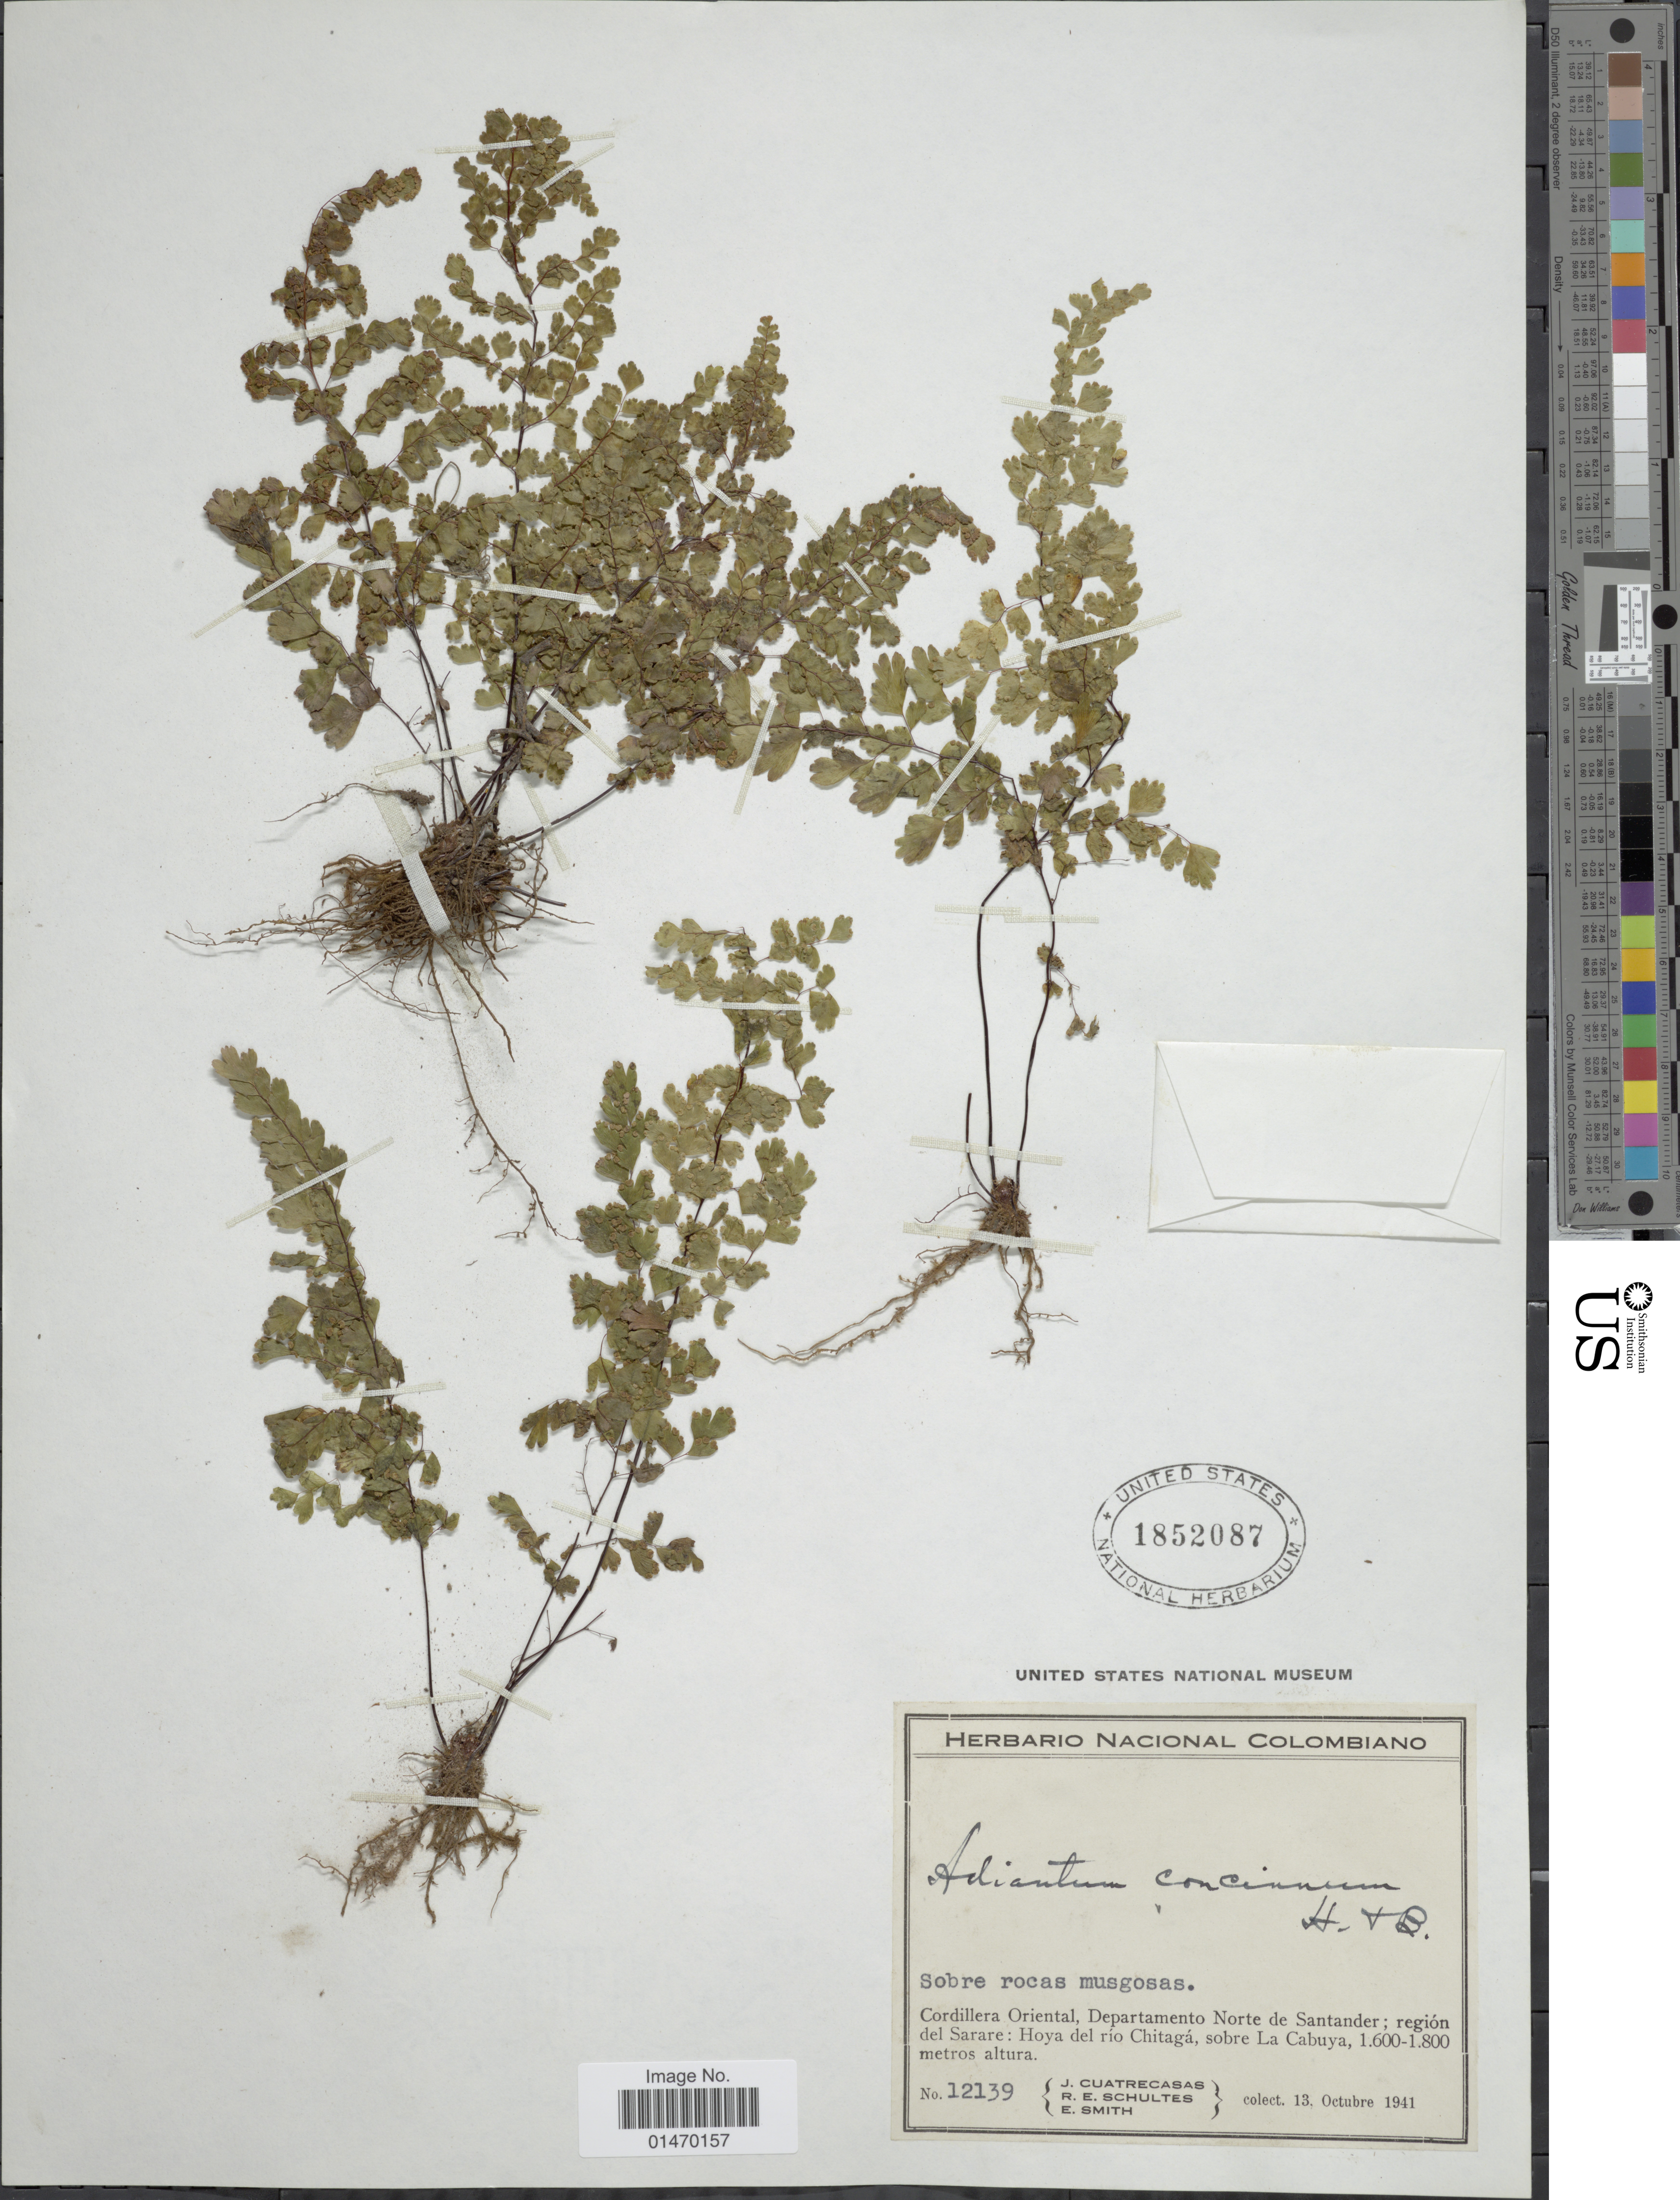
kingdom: Plantae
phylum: Tracheophyta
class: Polypodiopsida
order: Polypodiales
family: Pteridaceae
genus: Adiantum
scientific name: Adiantum concinnum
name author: Humb. & Bonpl. ex Willd.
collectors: J. Cuatrecasas, R. E. Schultes & C. E. Smith Jr.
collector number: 12136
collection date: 1941-10-13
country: Colombia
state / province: Santander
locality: Cordillera Oriental, Departamento Norte de Santander; region del Sarare: Hoya del rio Chitaga, sobre la Cabuya.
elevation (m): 1600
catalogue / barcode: US 1852087